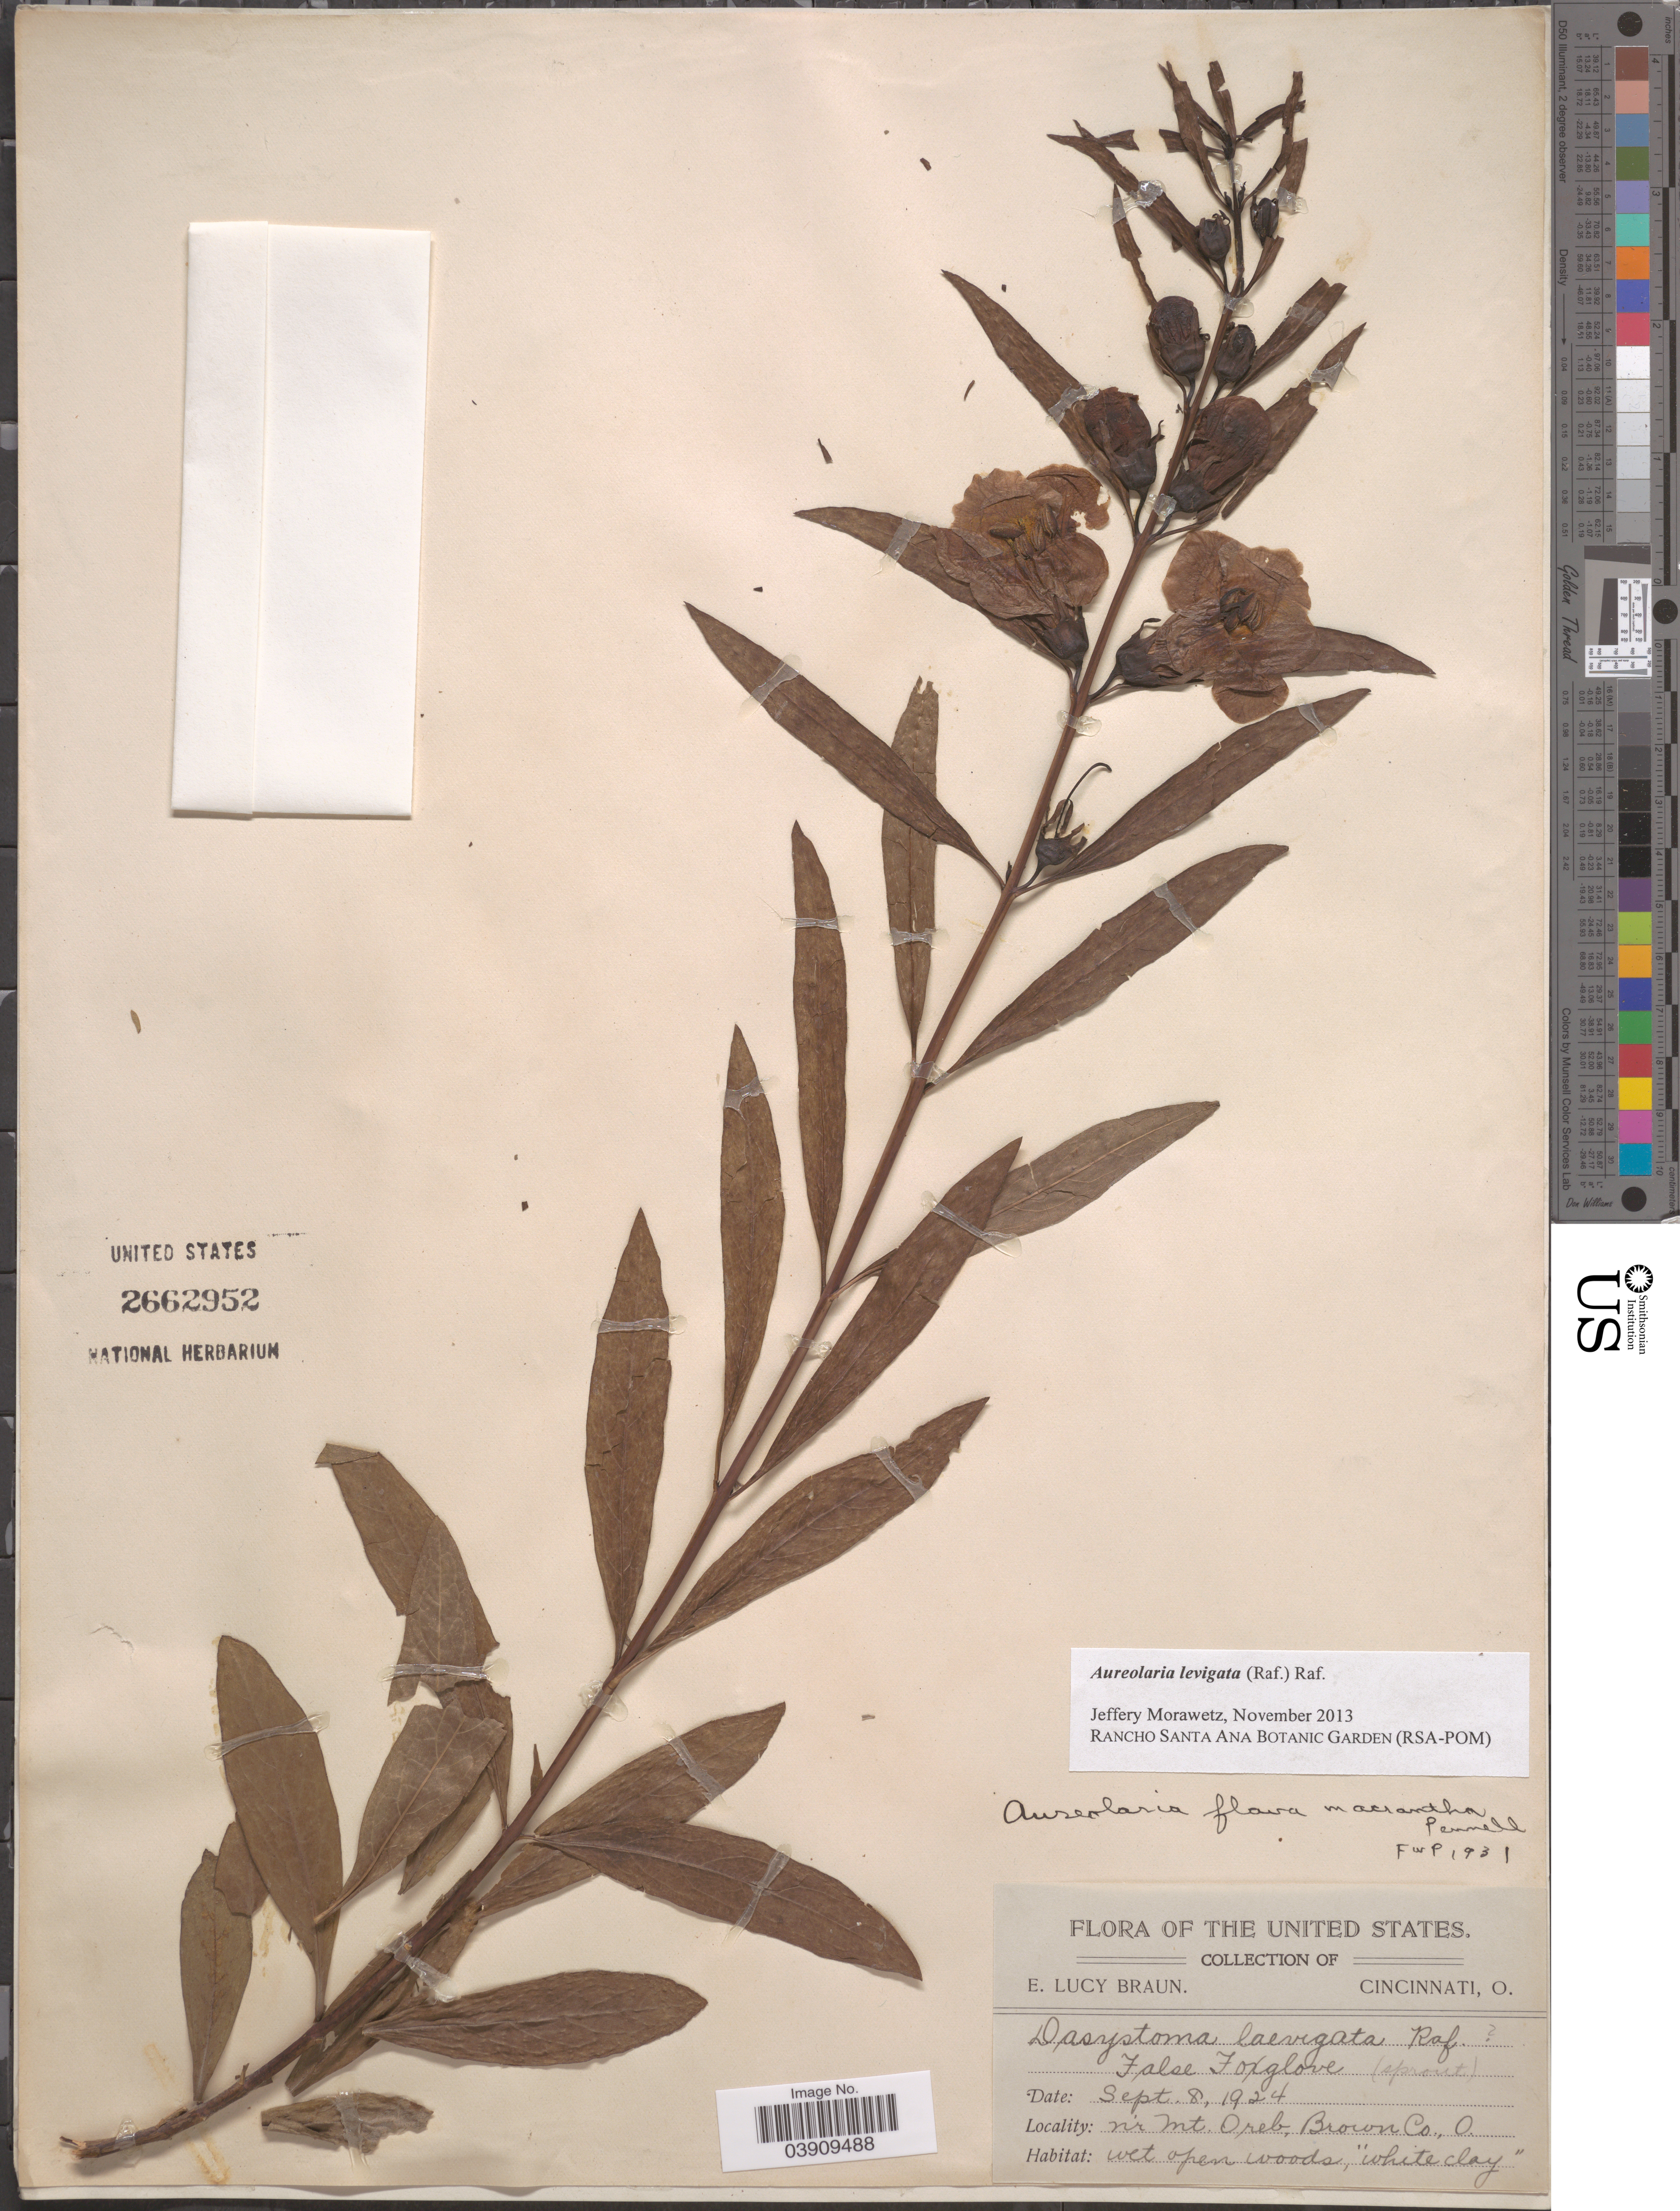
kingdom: Plantae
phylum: Tracheophyta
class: Magnoliopsida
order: Lamiales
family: Orobanchaceae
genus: Aureolaria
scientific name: Aureolaria laevigata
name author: (Raf.) Raf.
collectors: E. L. Braun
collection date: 1924-09-08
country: United States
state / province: Ohio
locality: Nr Mt. Oreb, Brown Co.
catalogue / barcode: US 2662952